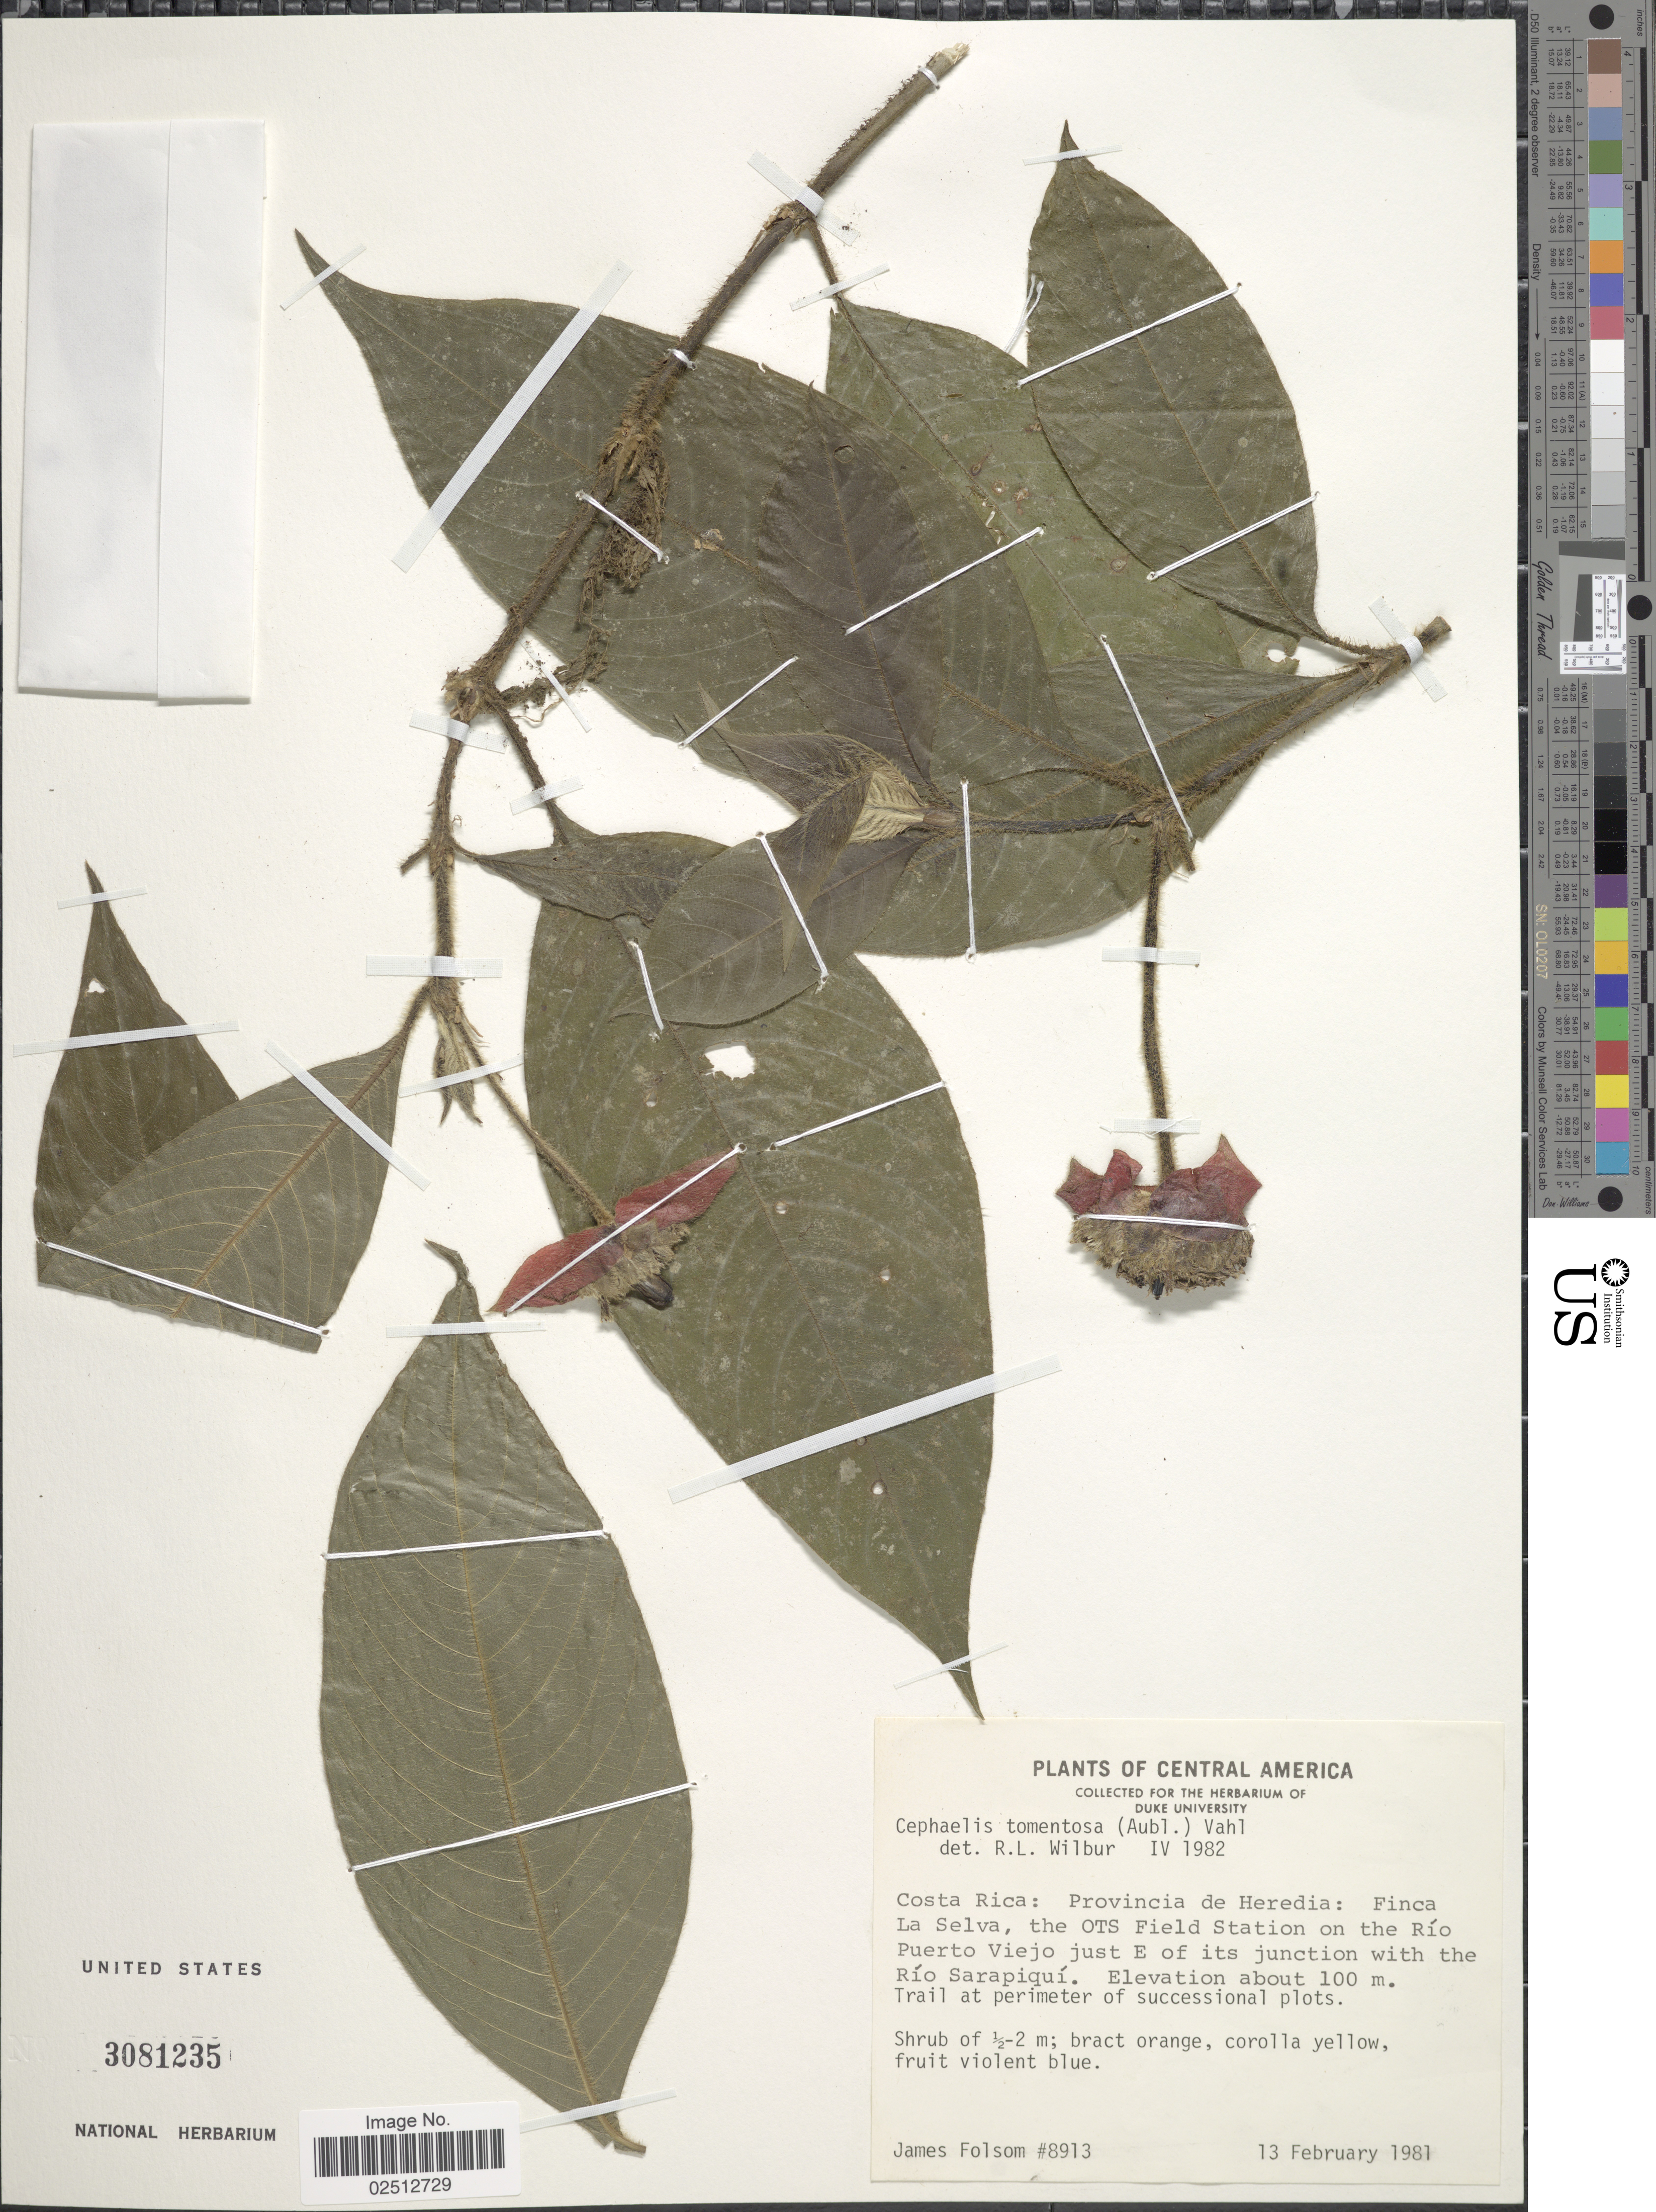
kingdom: Plantae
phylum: Tracheophyta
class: Magnoliopsida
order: Gentianales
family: Rubiaceae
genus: Psychotria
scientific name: Psychotria poeppigiana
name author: Müll. Arg.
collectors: J. P. Folsom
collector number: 8913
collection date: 1981-02-13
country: Costa Rica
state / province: Heredia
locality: Finca La Selva, the OTS Field Station on the Rio Puerto Viejo just E of its junction with the Rio Sarapiqui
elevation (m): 100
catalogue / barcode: US 3081235